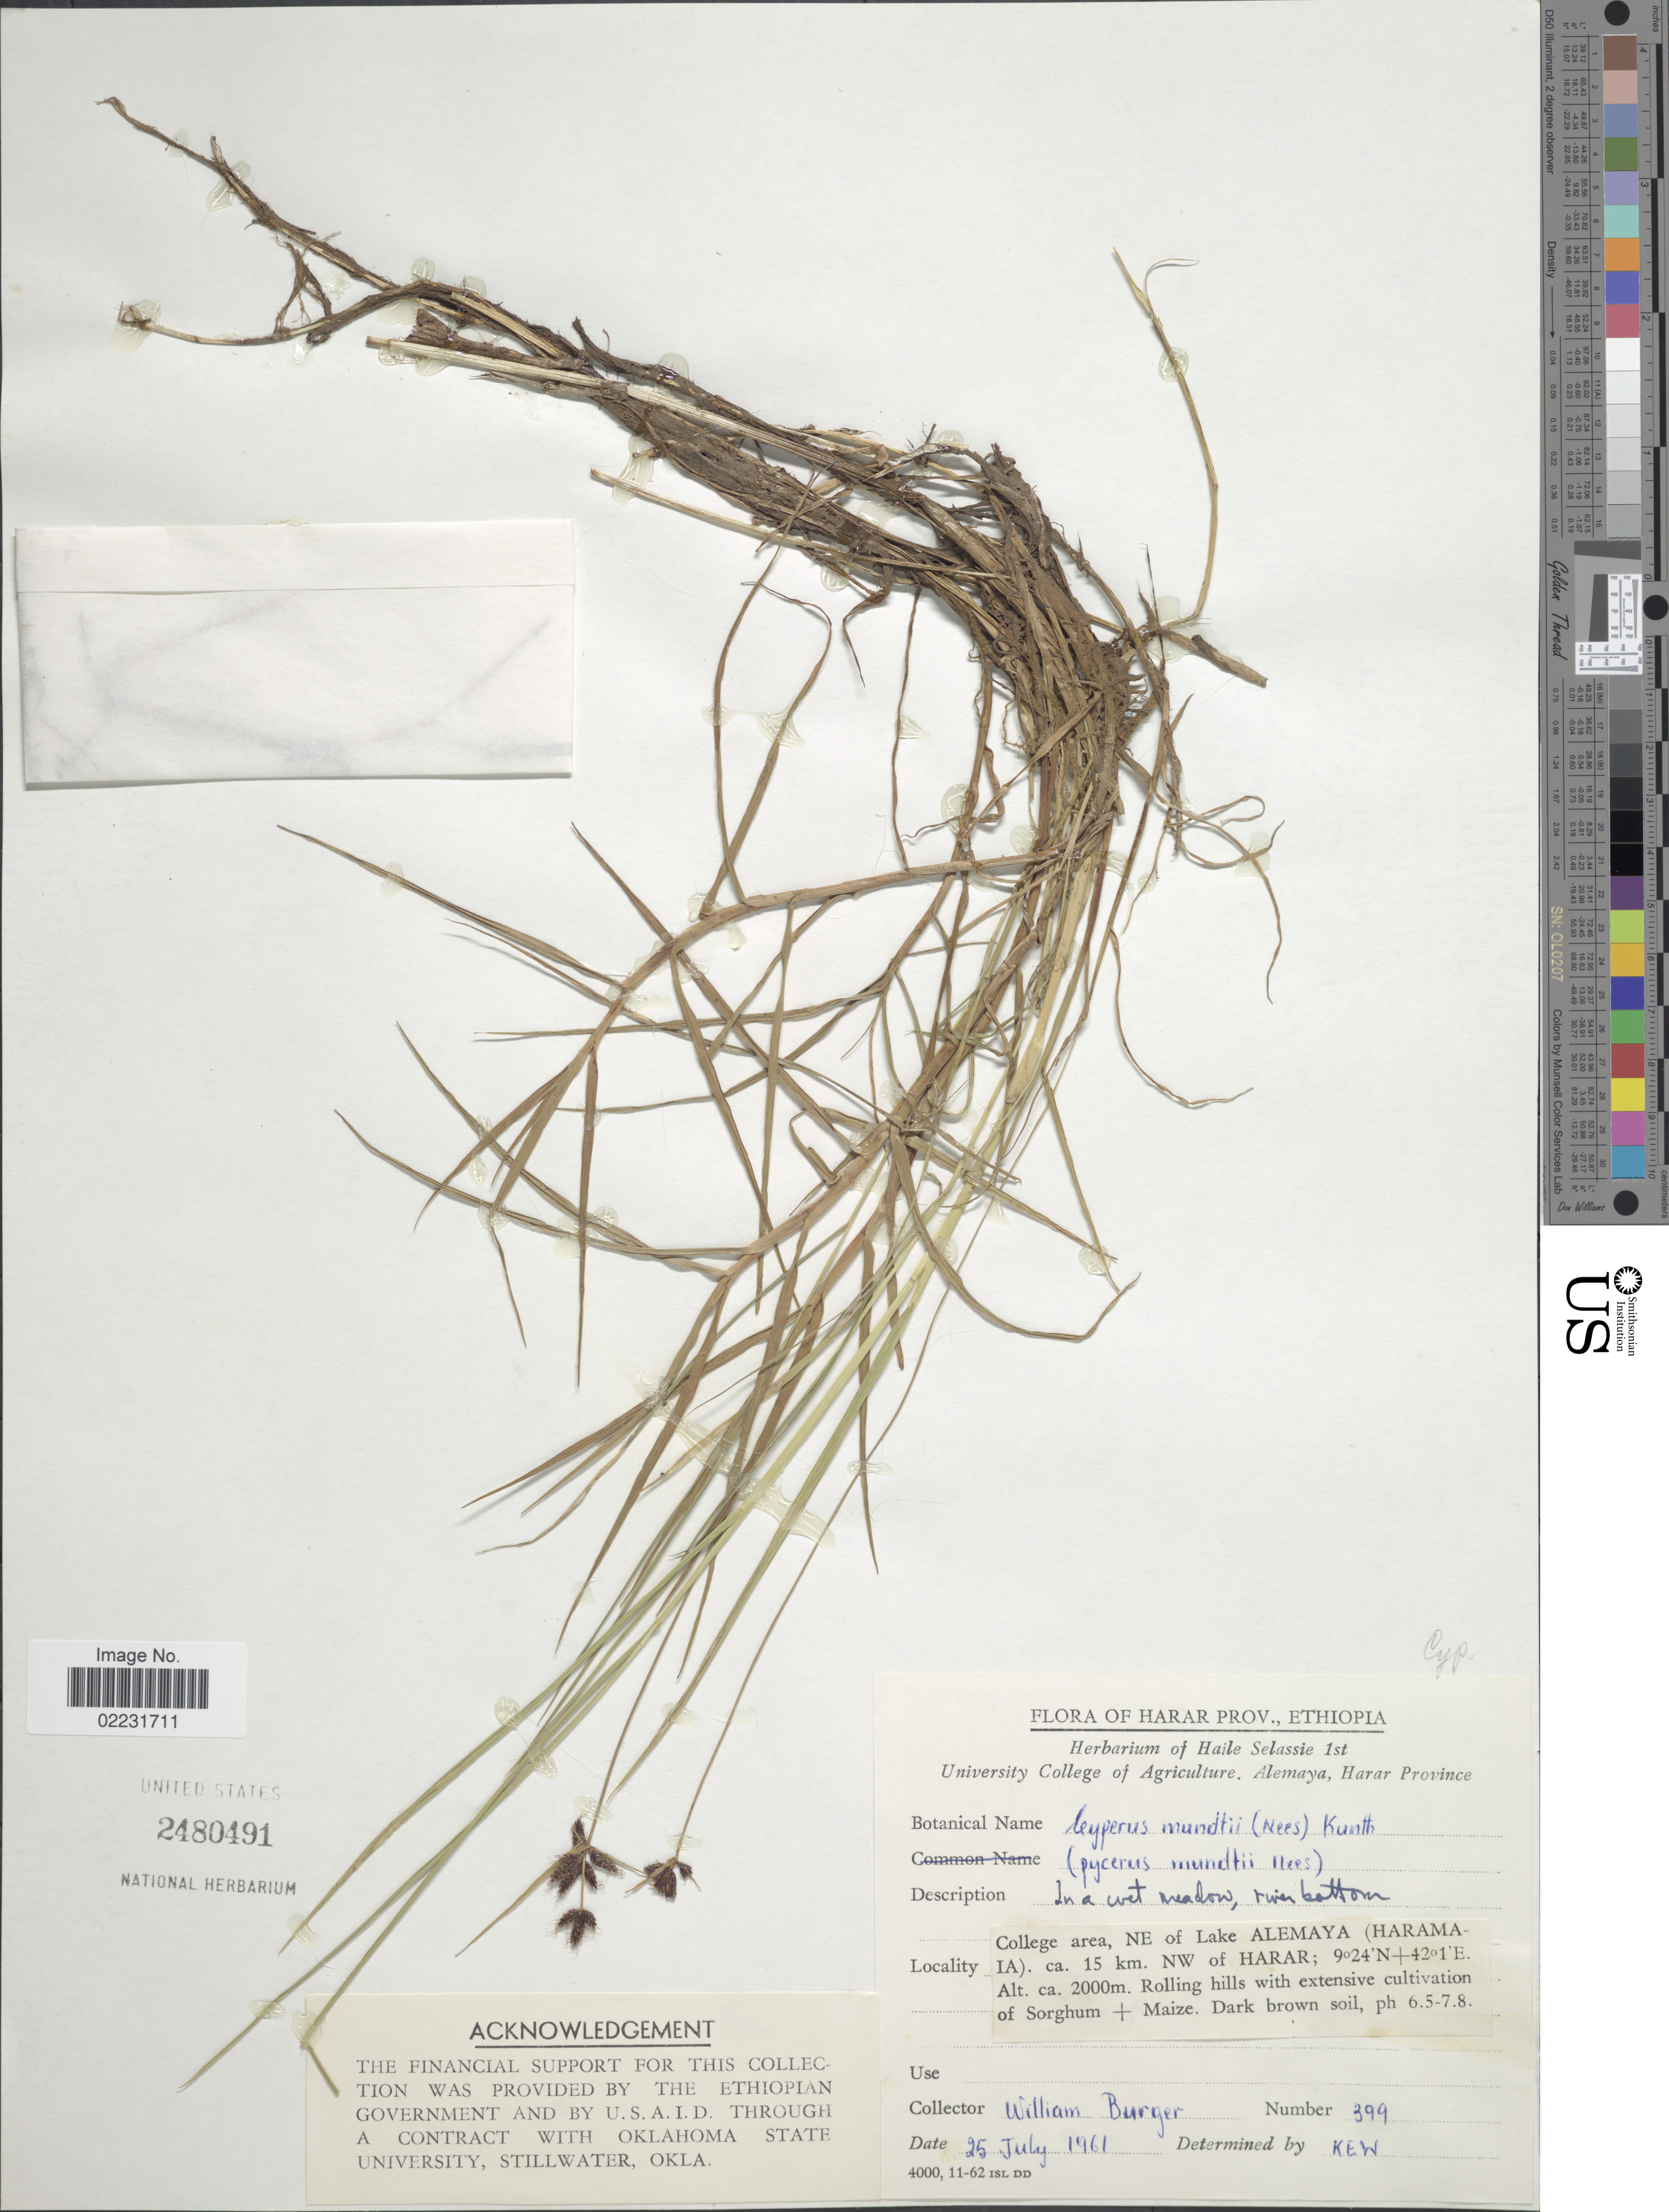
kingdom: Plantae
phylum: Tracheophyta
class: Liliopsida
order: Poales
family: Cyperaceae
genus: Cyperus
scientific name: Cyperus mundtii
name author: (Nees) Kunth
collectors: W. Burger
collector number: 399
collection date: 1961-07-25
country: Ethiopia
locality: Harar Prov., College area, NE of Lake Alemaya (Harama-Ia) ca 15 km NW of Harar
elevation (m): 2000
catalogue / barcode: US 2480491